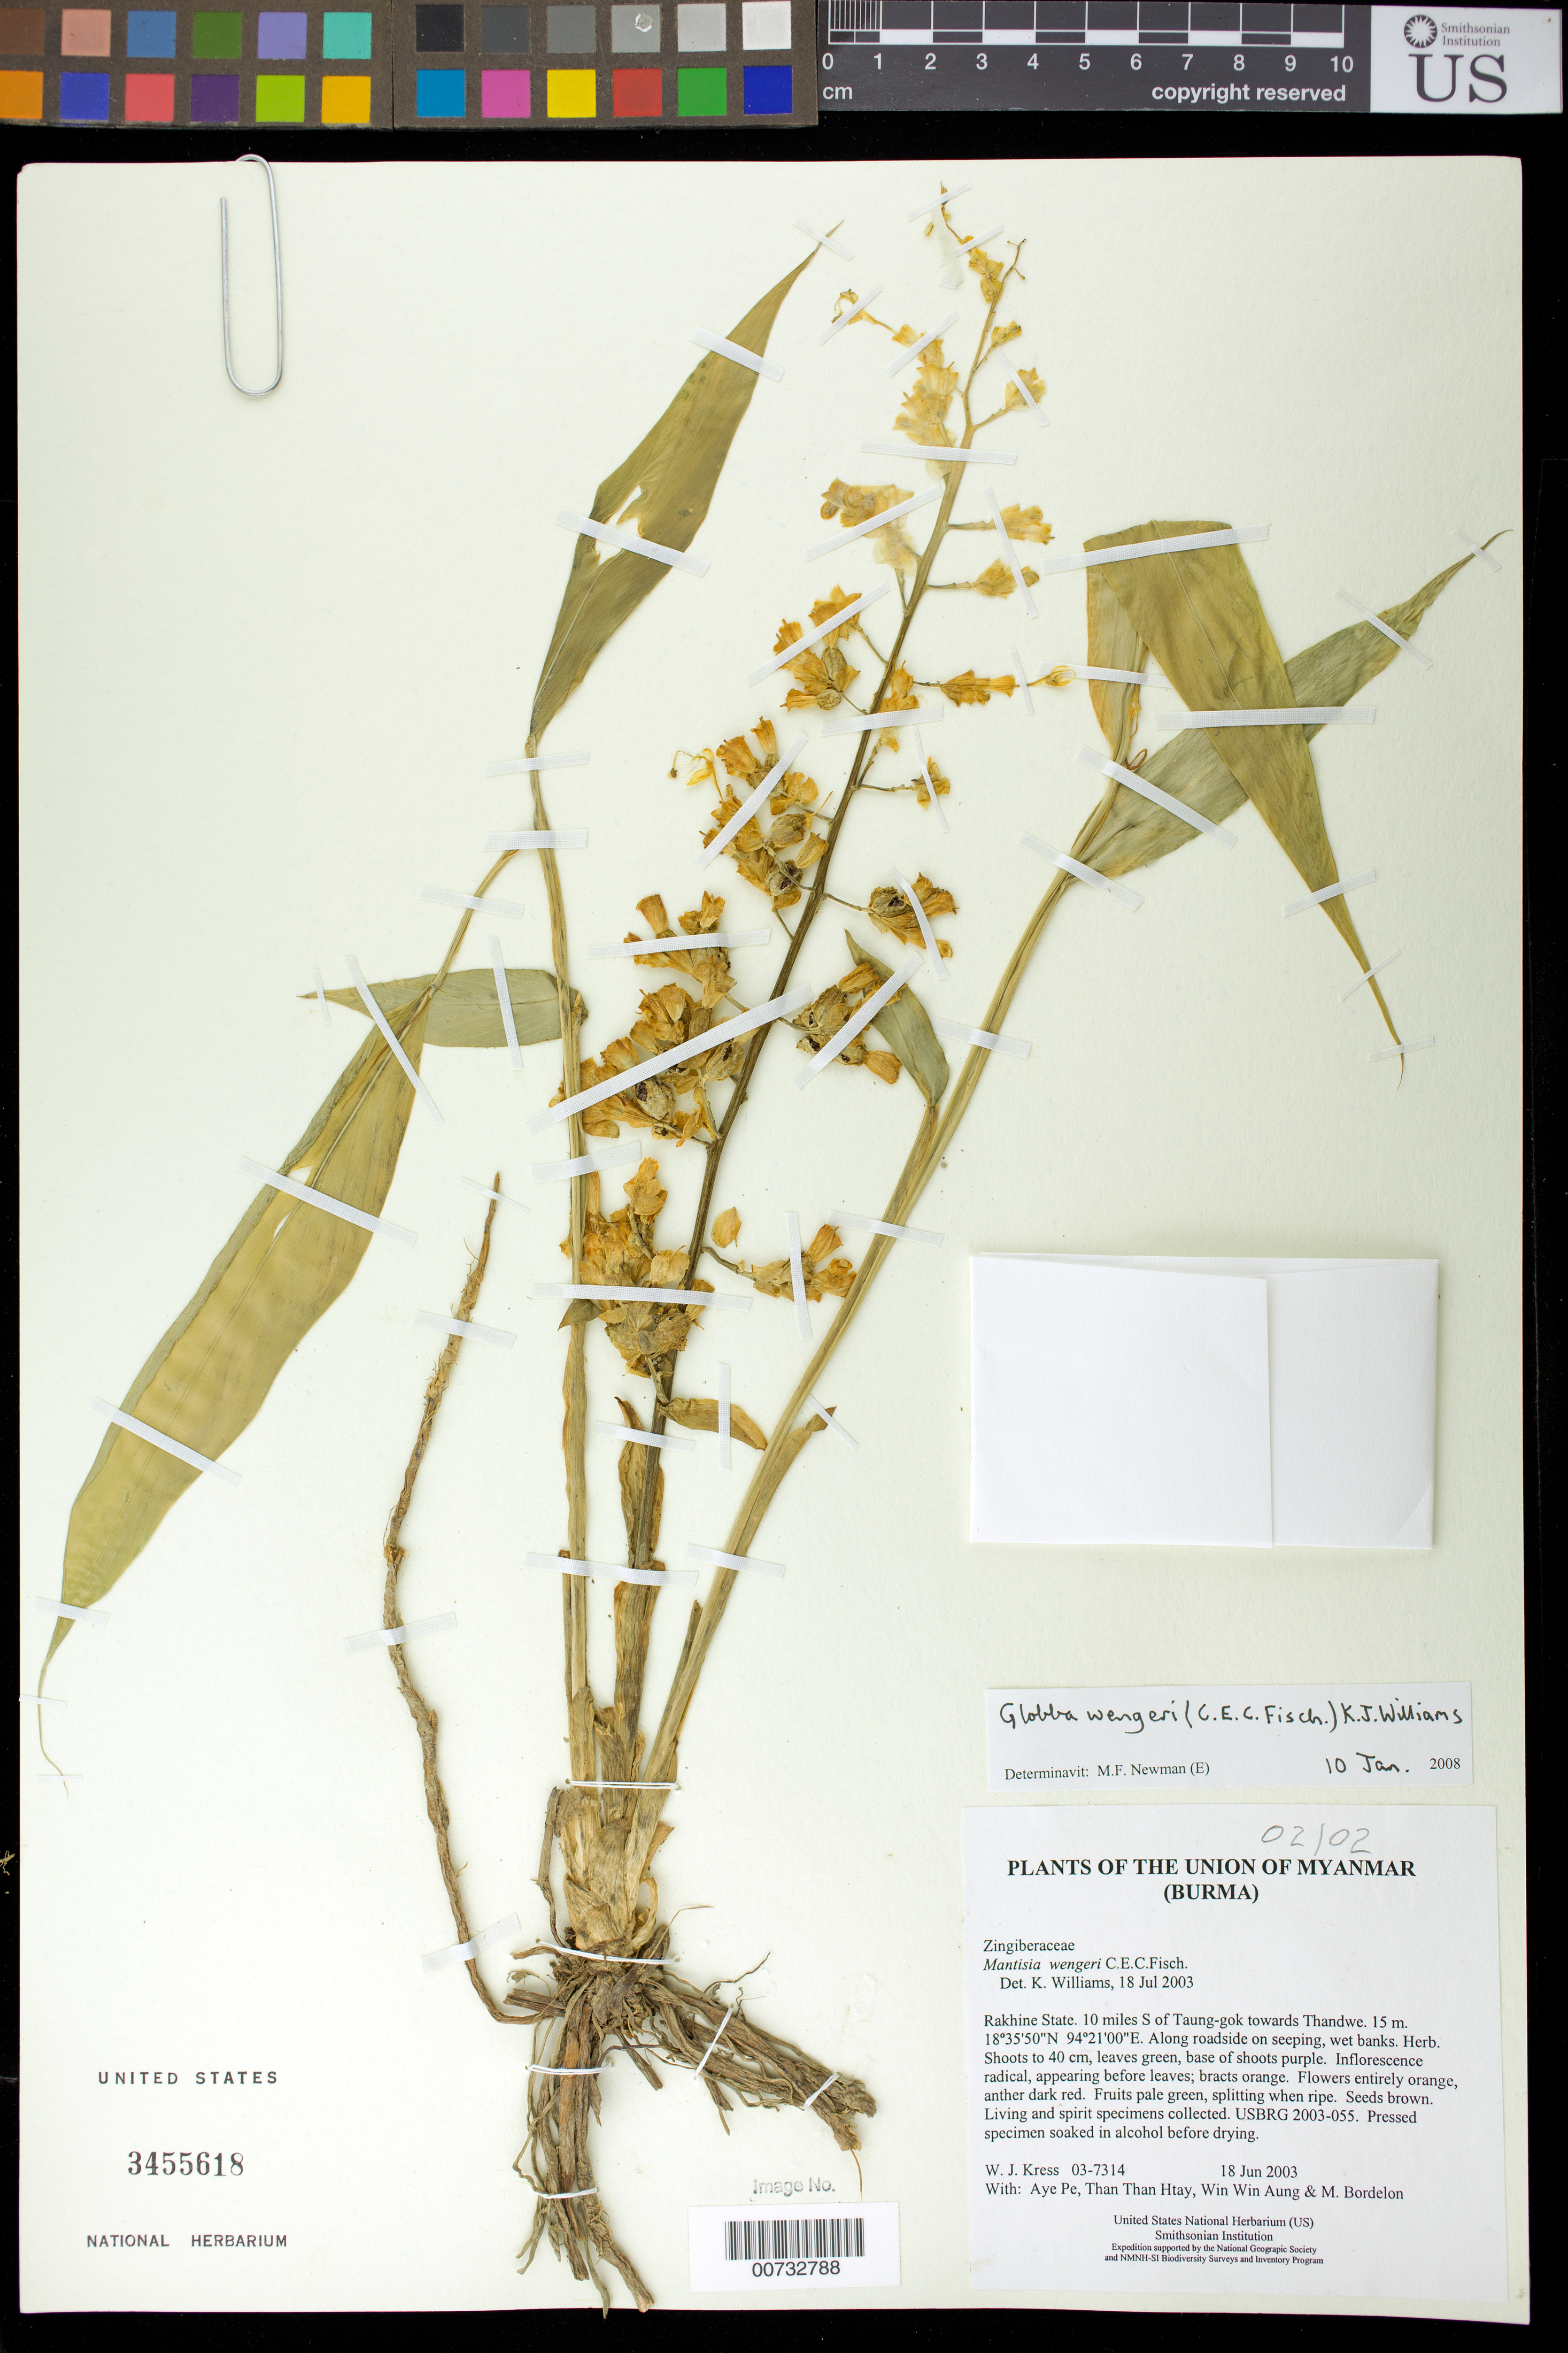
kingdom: Plantae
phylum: Tracheophyta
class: Liliopsida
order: Zingiberales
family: Zingiberaceae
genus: Globba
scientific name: Globba wengeri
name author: (C.E.C. Fisch.) K.J. Williams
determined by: Newman, M. F.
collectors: W. J. Kress, Aye Pe, Than Than Htay, Win Win Aung & M. Bordelon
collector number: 03-7314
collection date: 2003-06-18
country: Myanmar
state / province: Rakhine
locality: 10 miles S of Taung-gok towards Thandwe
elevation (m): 15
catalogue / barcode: US 3455618